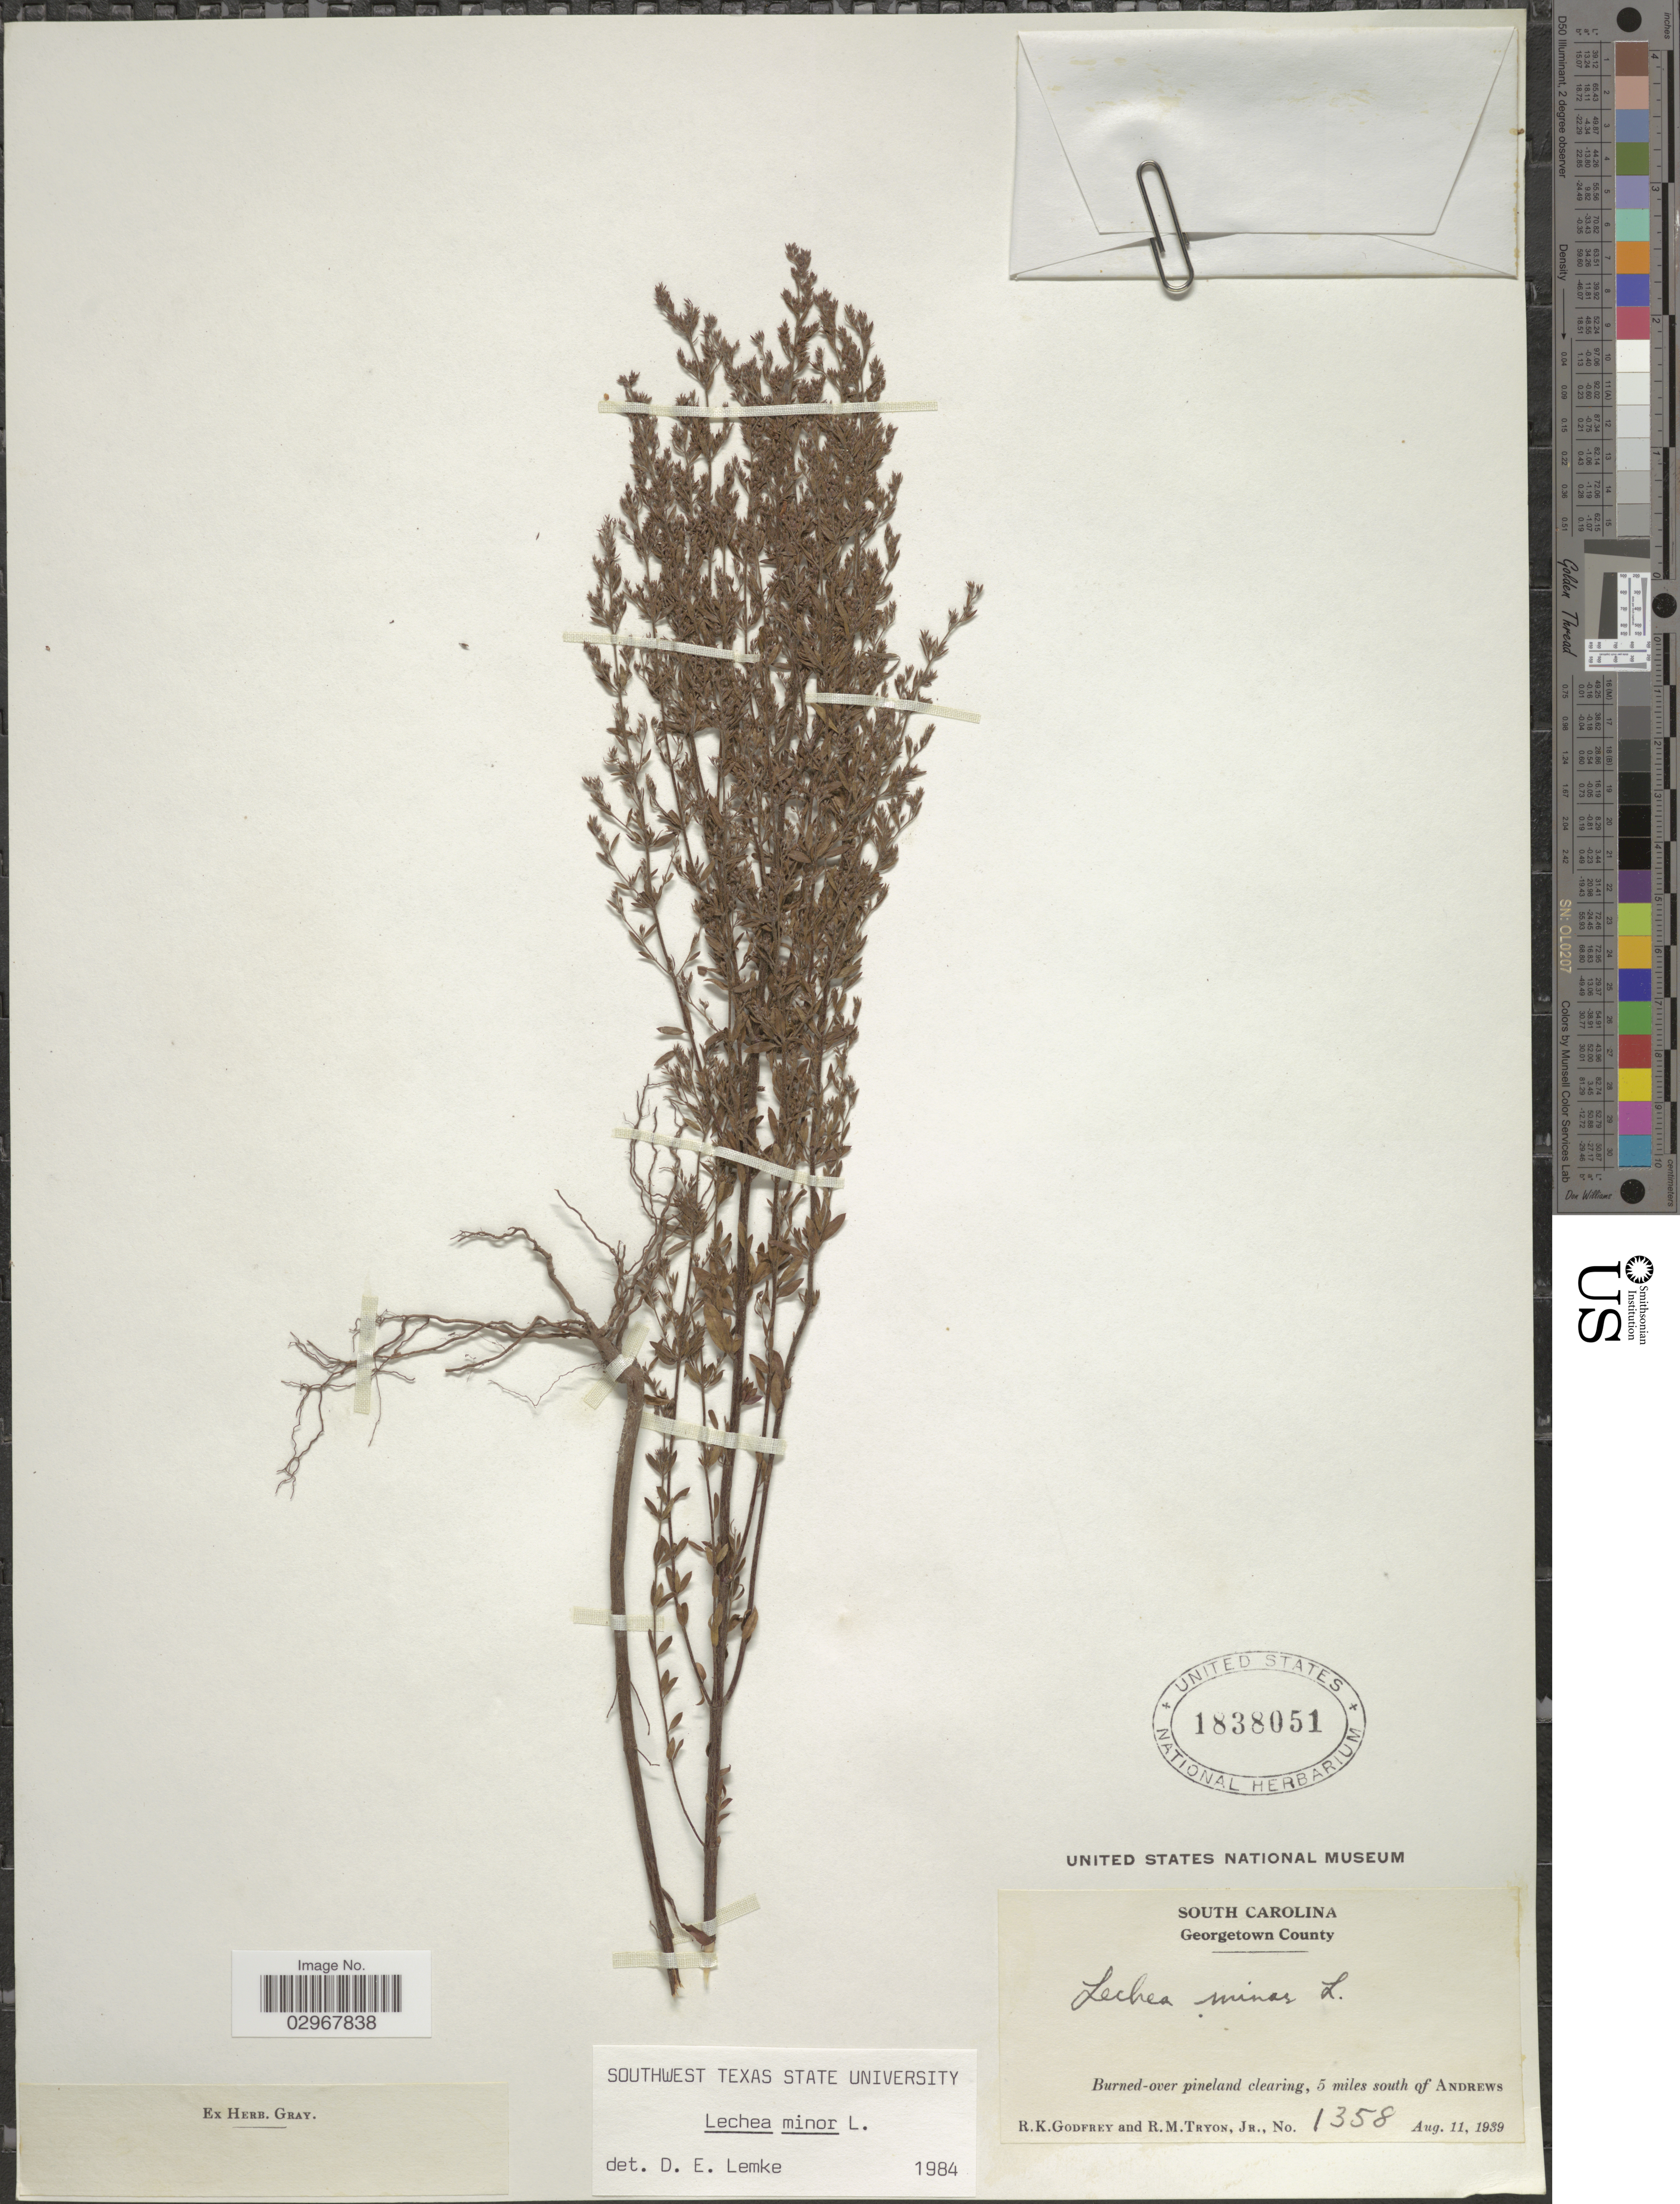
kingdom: Plantae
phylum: Tracheophyta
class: Magnoliopsida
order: Malvales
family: Cistaceae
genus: Lechea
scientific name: Lechea minor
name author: L.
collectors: R. K. Godfrey & R. Tryon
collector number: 1358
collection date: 1939-08-11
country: United States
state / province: South Carolina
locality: Georgetown County. Burned-over pineland clearing, 5 miles south of Andrews.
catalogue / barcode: US 1838051